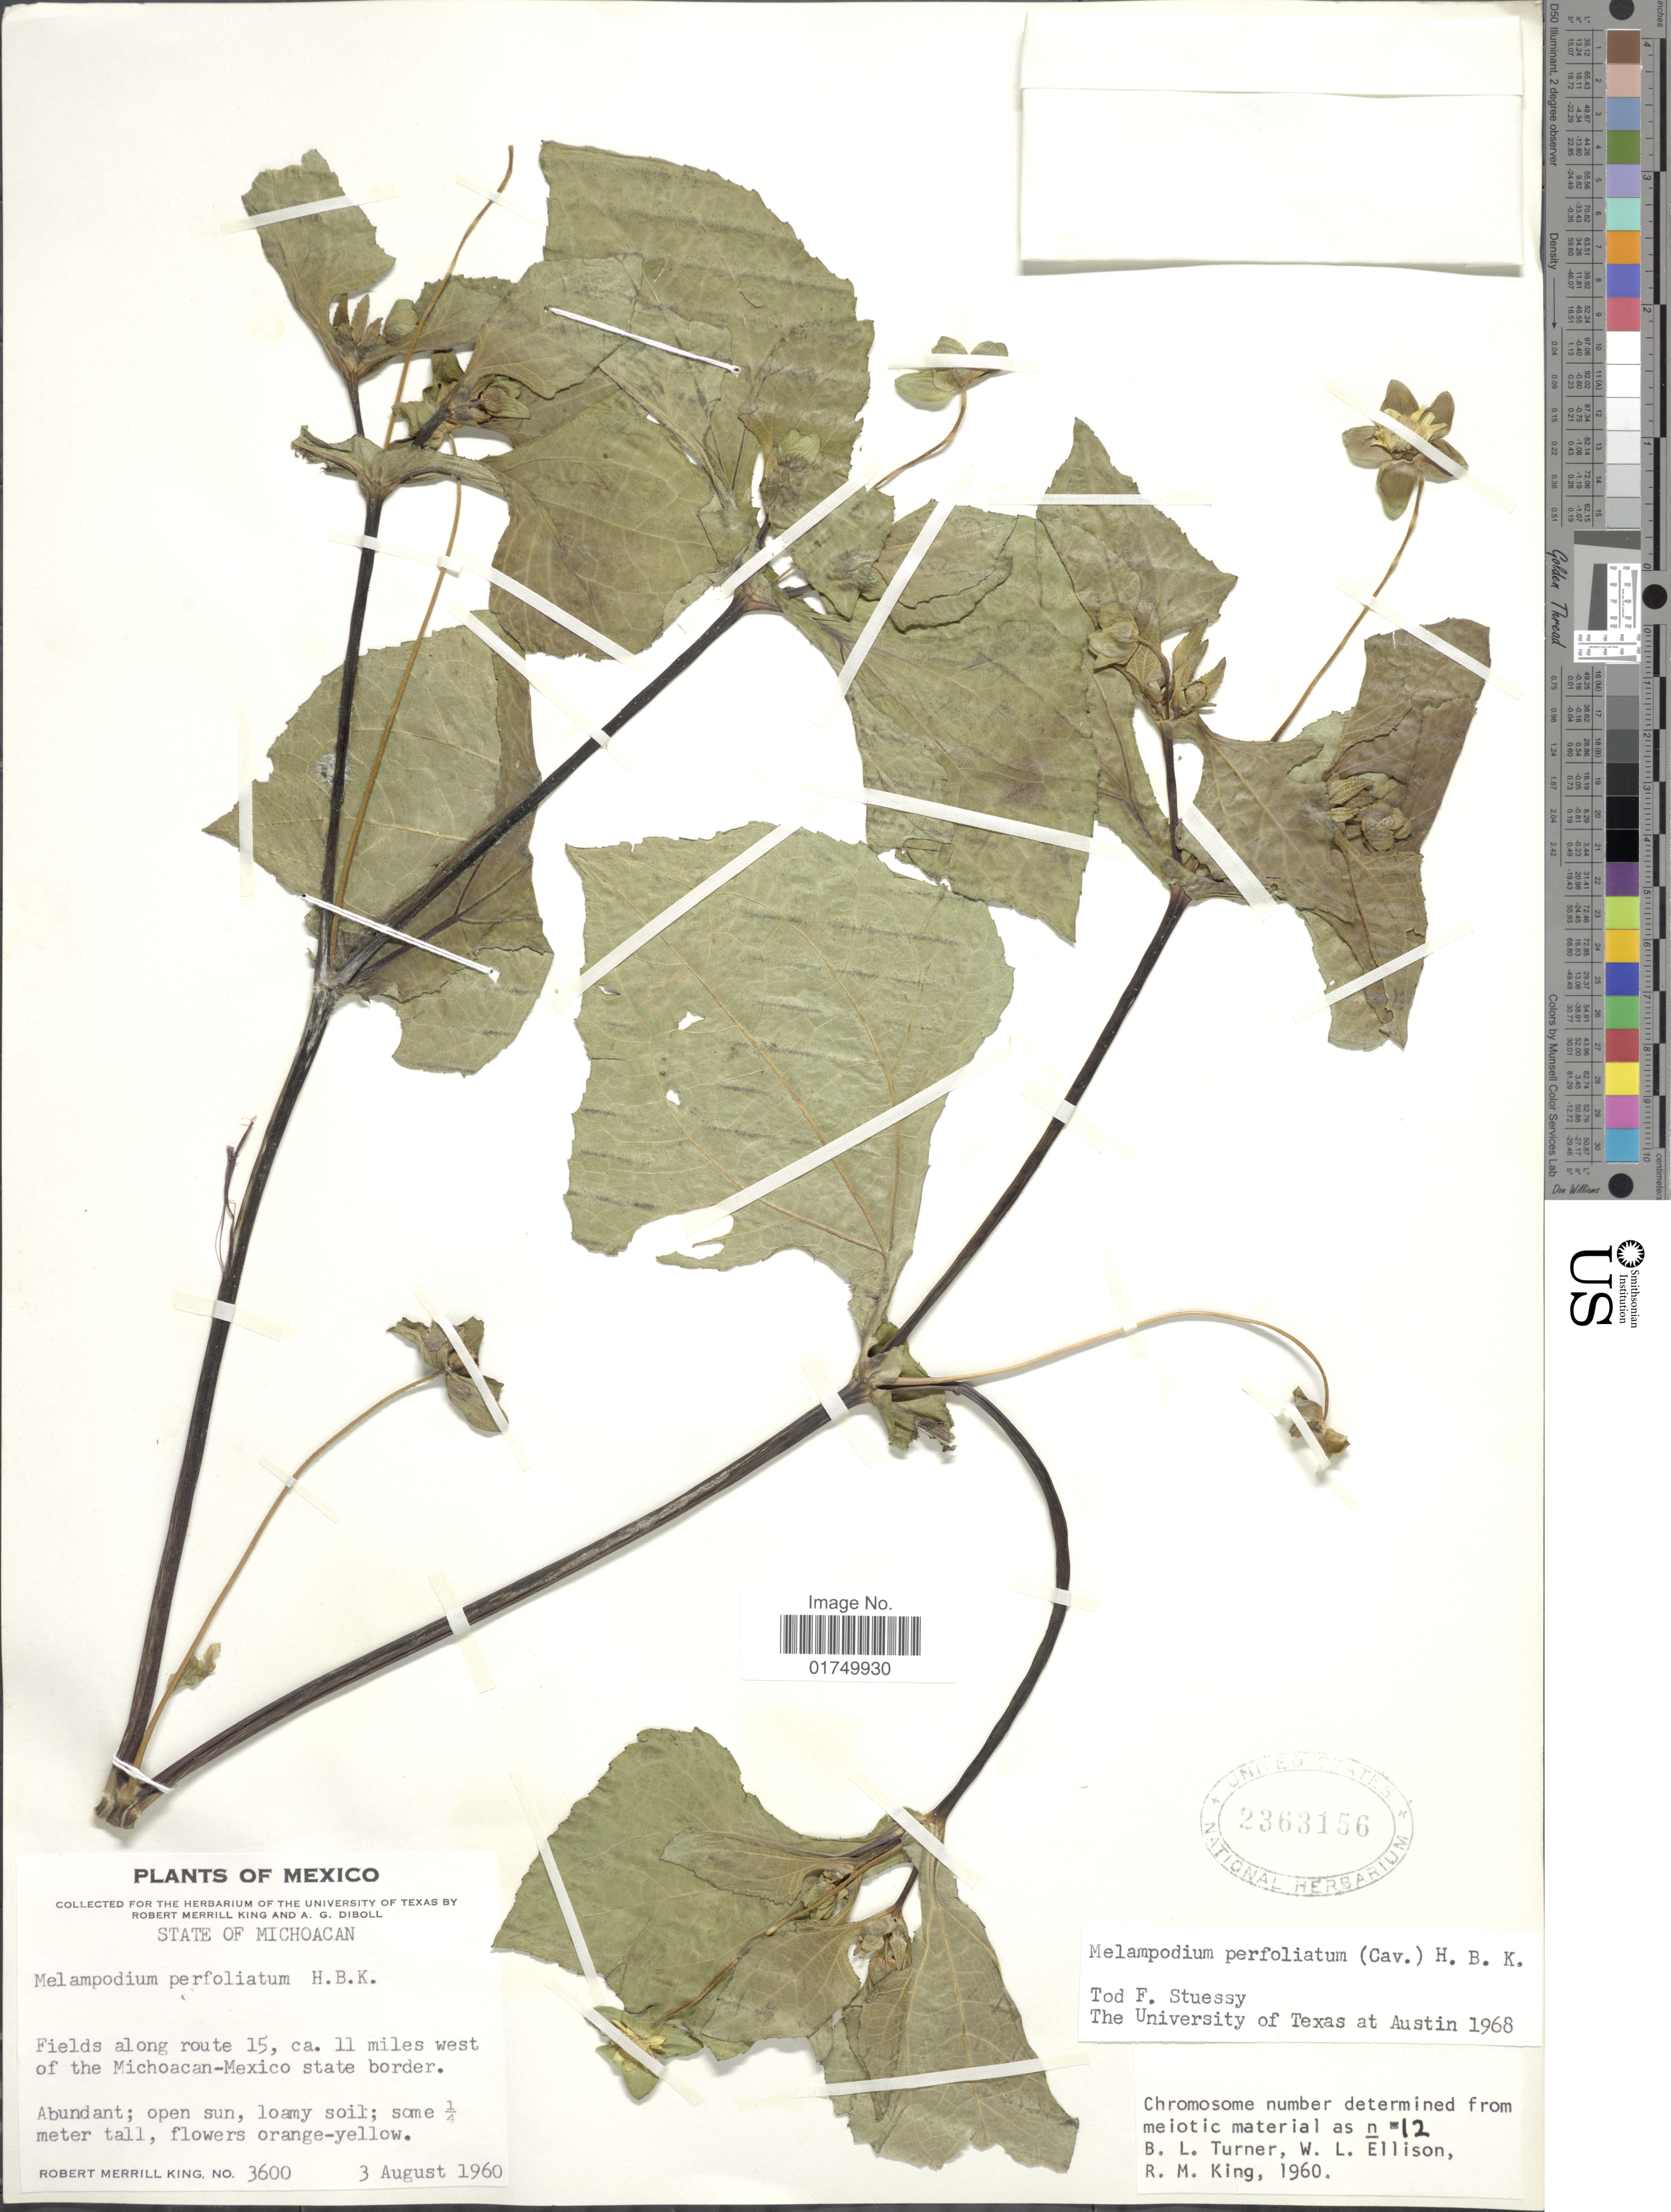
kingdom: Plantae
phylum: Tracheophyta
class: Magnoliopsida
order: Asterales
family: Asteraceae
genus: Melampodium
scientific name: Melampodium perfoliatum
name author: (Cav.) Kunth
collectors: R. M. King & A. Diboll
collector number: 3600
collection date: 1960-08-03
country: Mexico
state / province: Michoacán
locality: State of Michoacan. Fields along route 15, ca. 11 miles west of the Michoacan-Mexico state border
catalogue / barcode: US 2363156